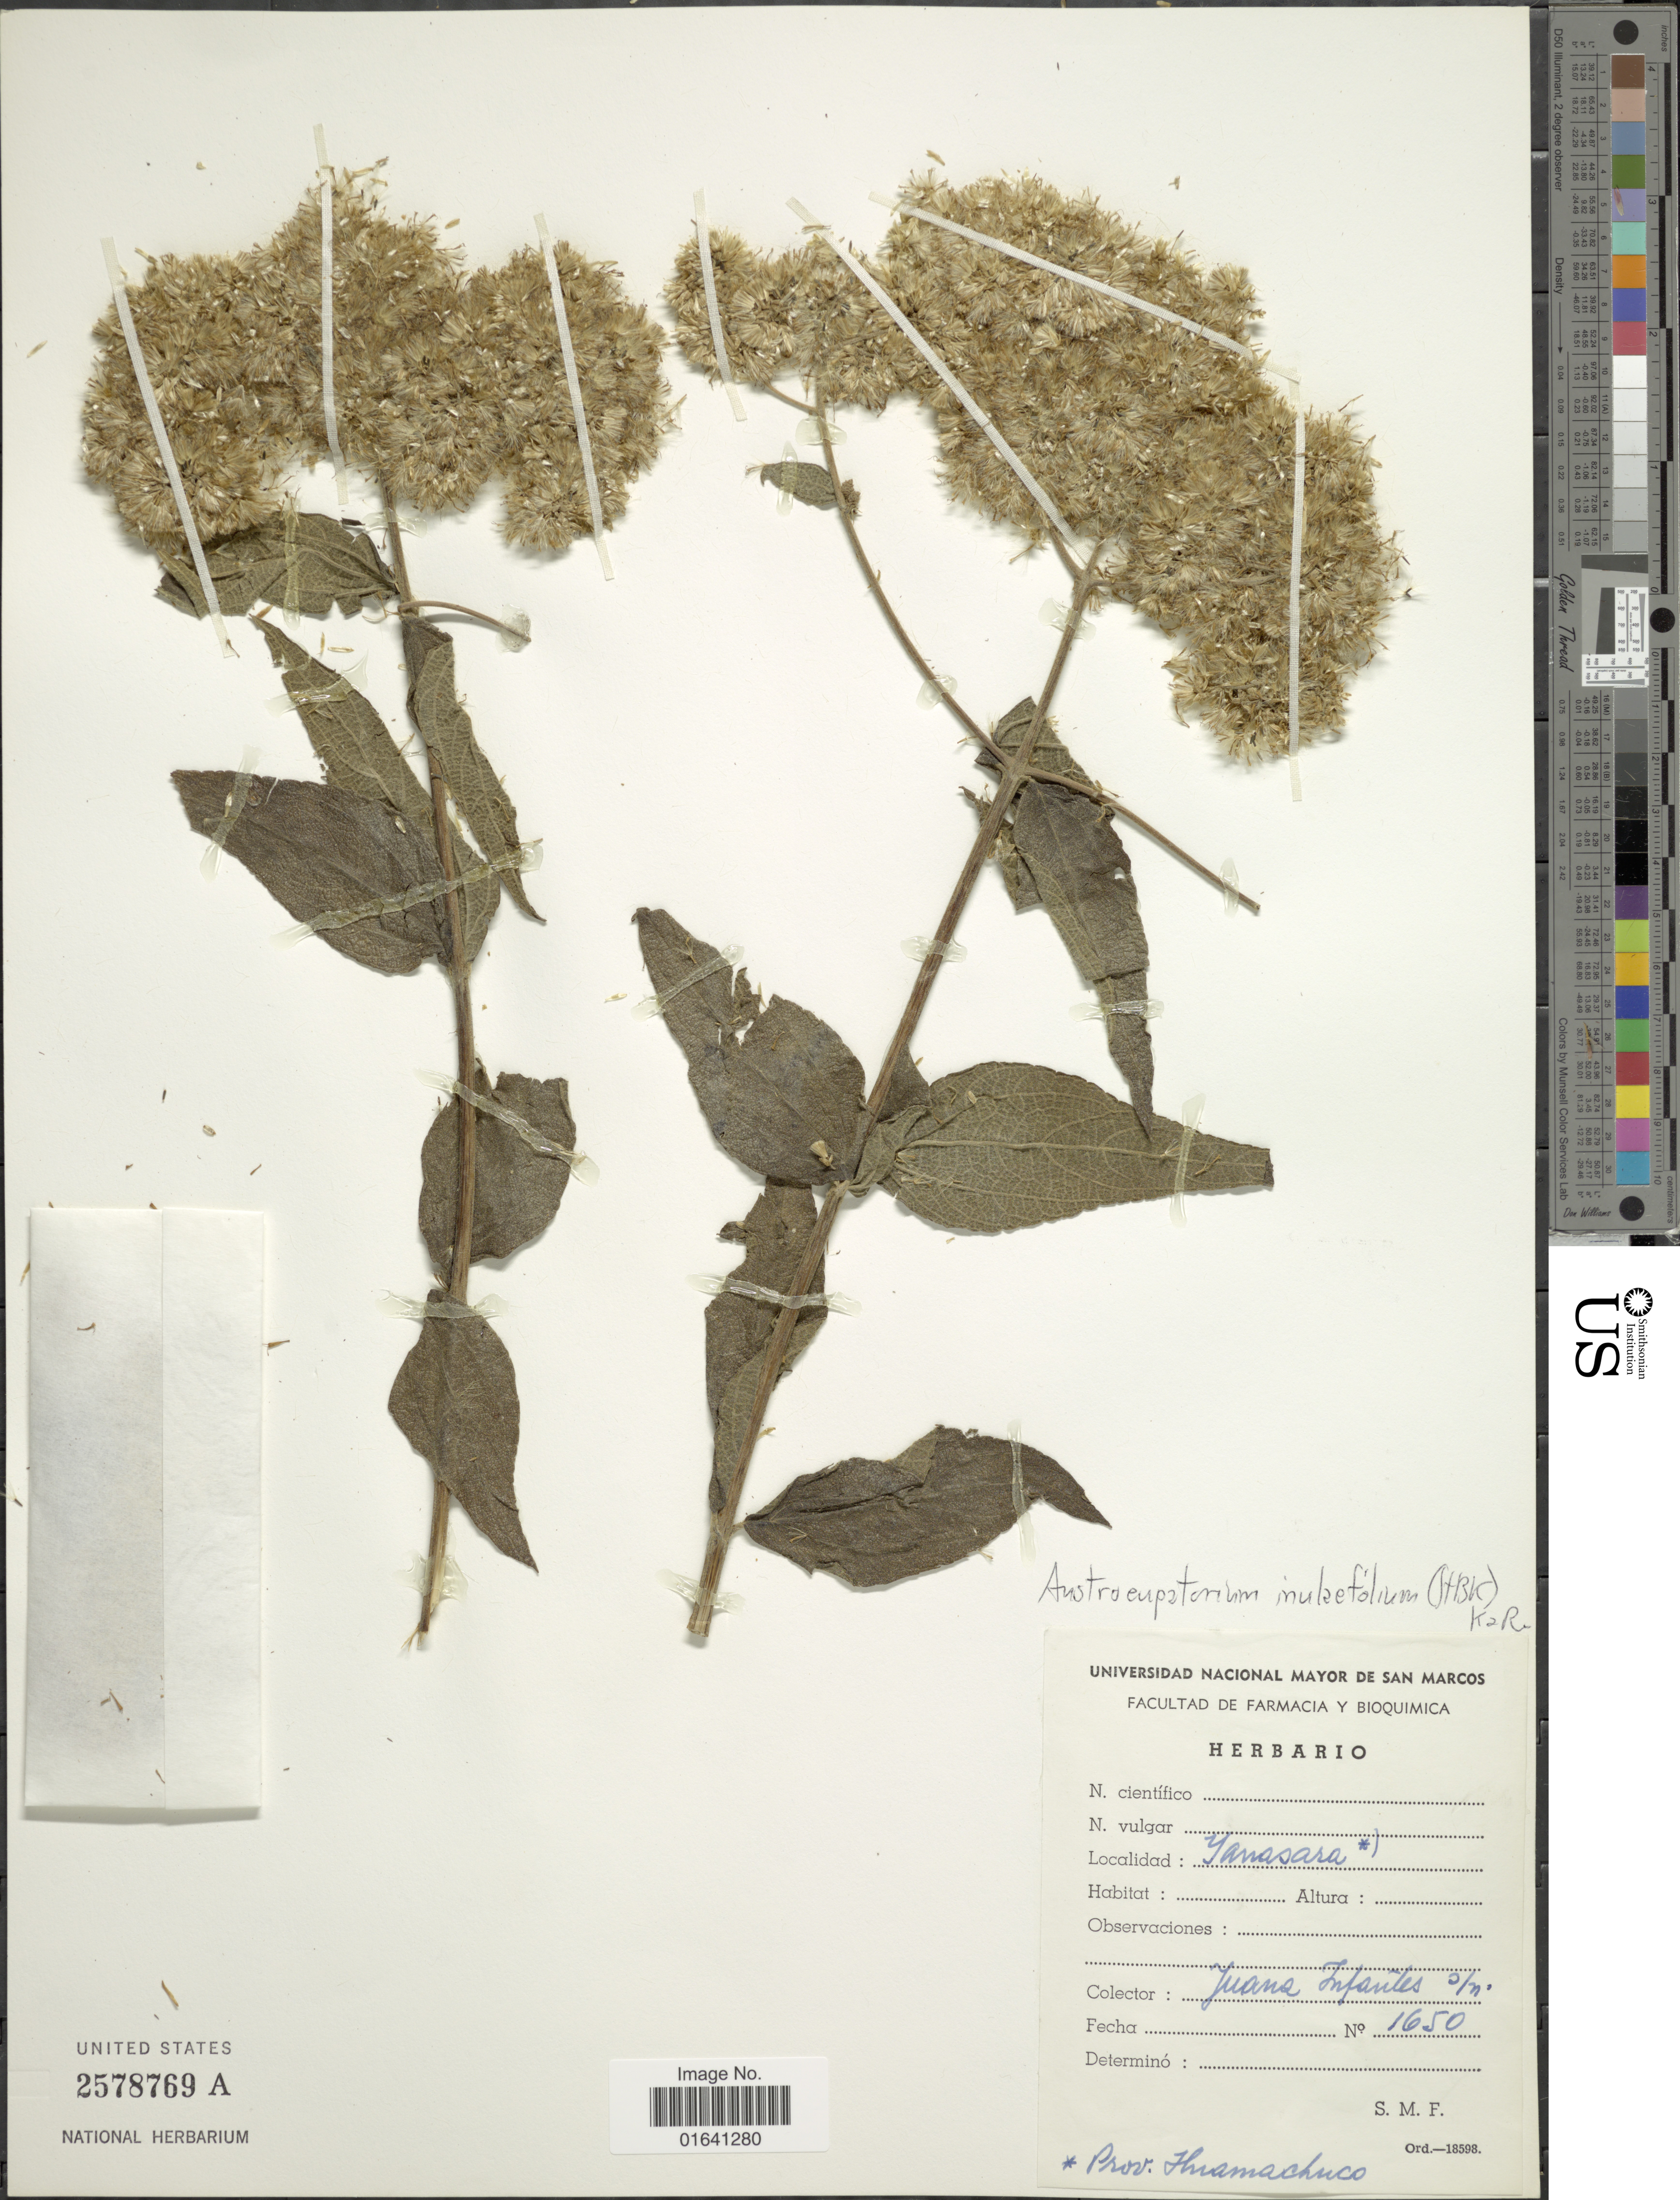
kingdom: Plantae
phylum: Tracheophyta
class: Magnoliopsida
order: Asterales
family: Asteraceae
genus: Austroeupatorium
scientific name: Austroeupatorium inulaefolium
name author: (Kunth) R.M. King & H. Rob.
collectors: J. Infantes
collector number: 1650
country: Peru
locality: Yanasara, Prov. Huamachuco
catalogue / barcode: US 2578769A